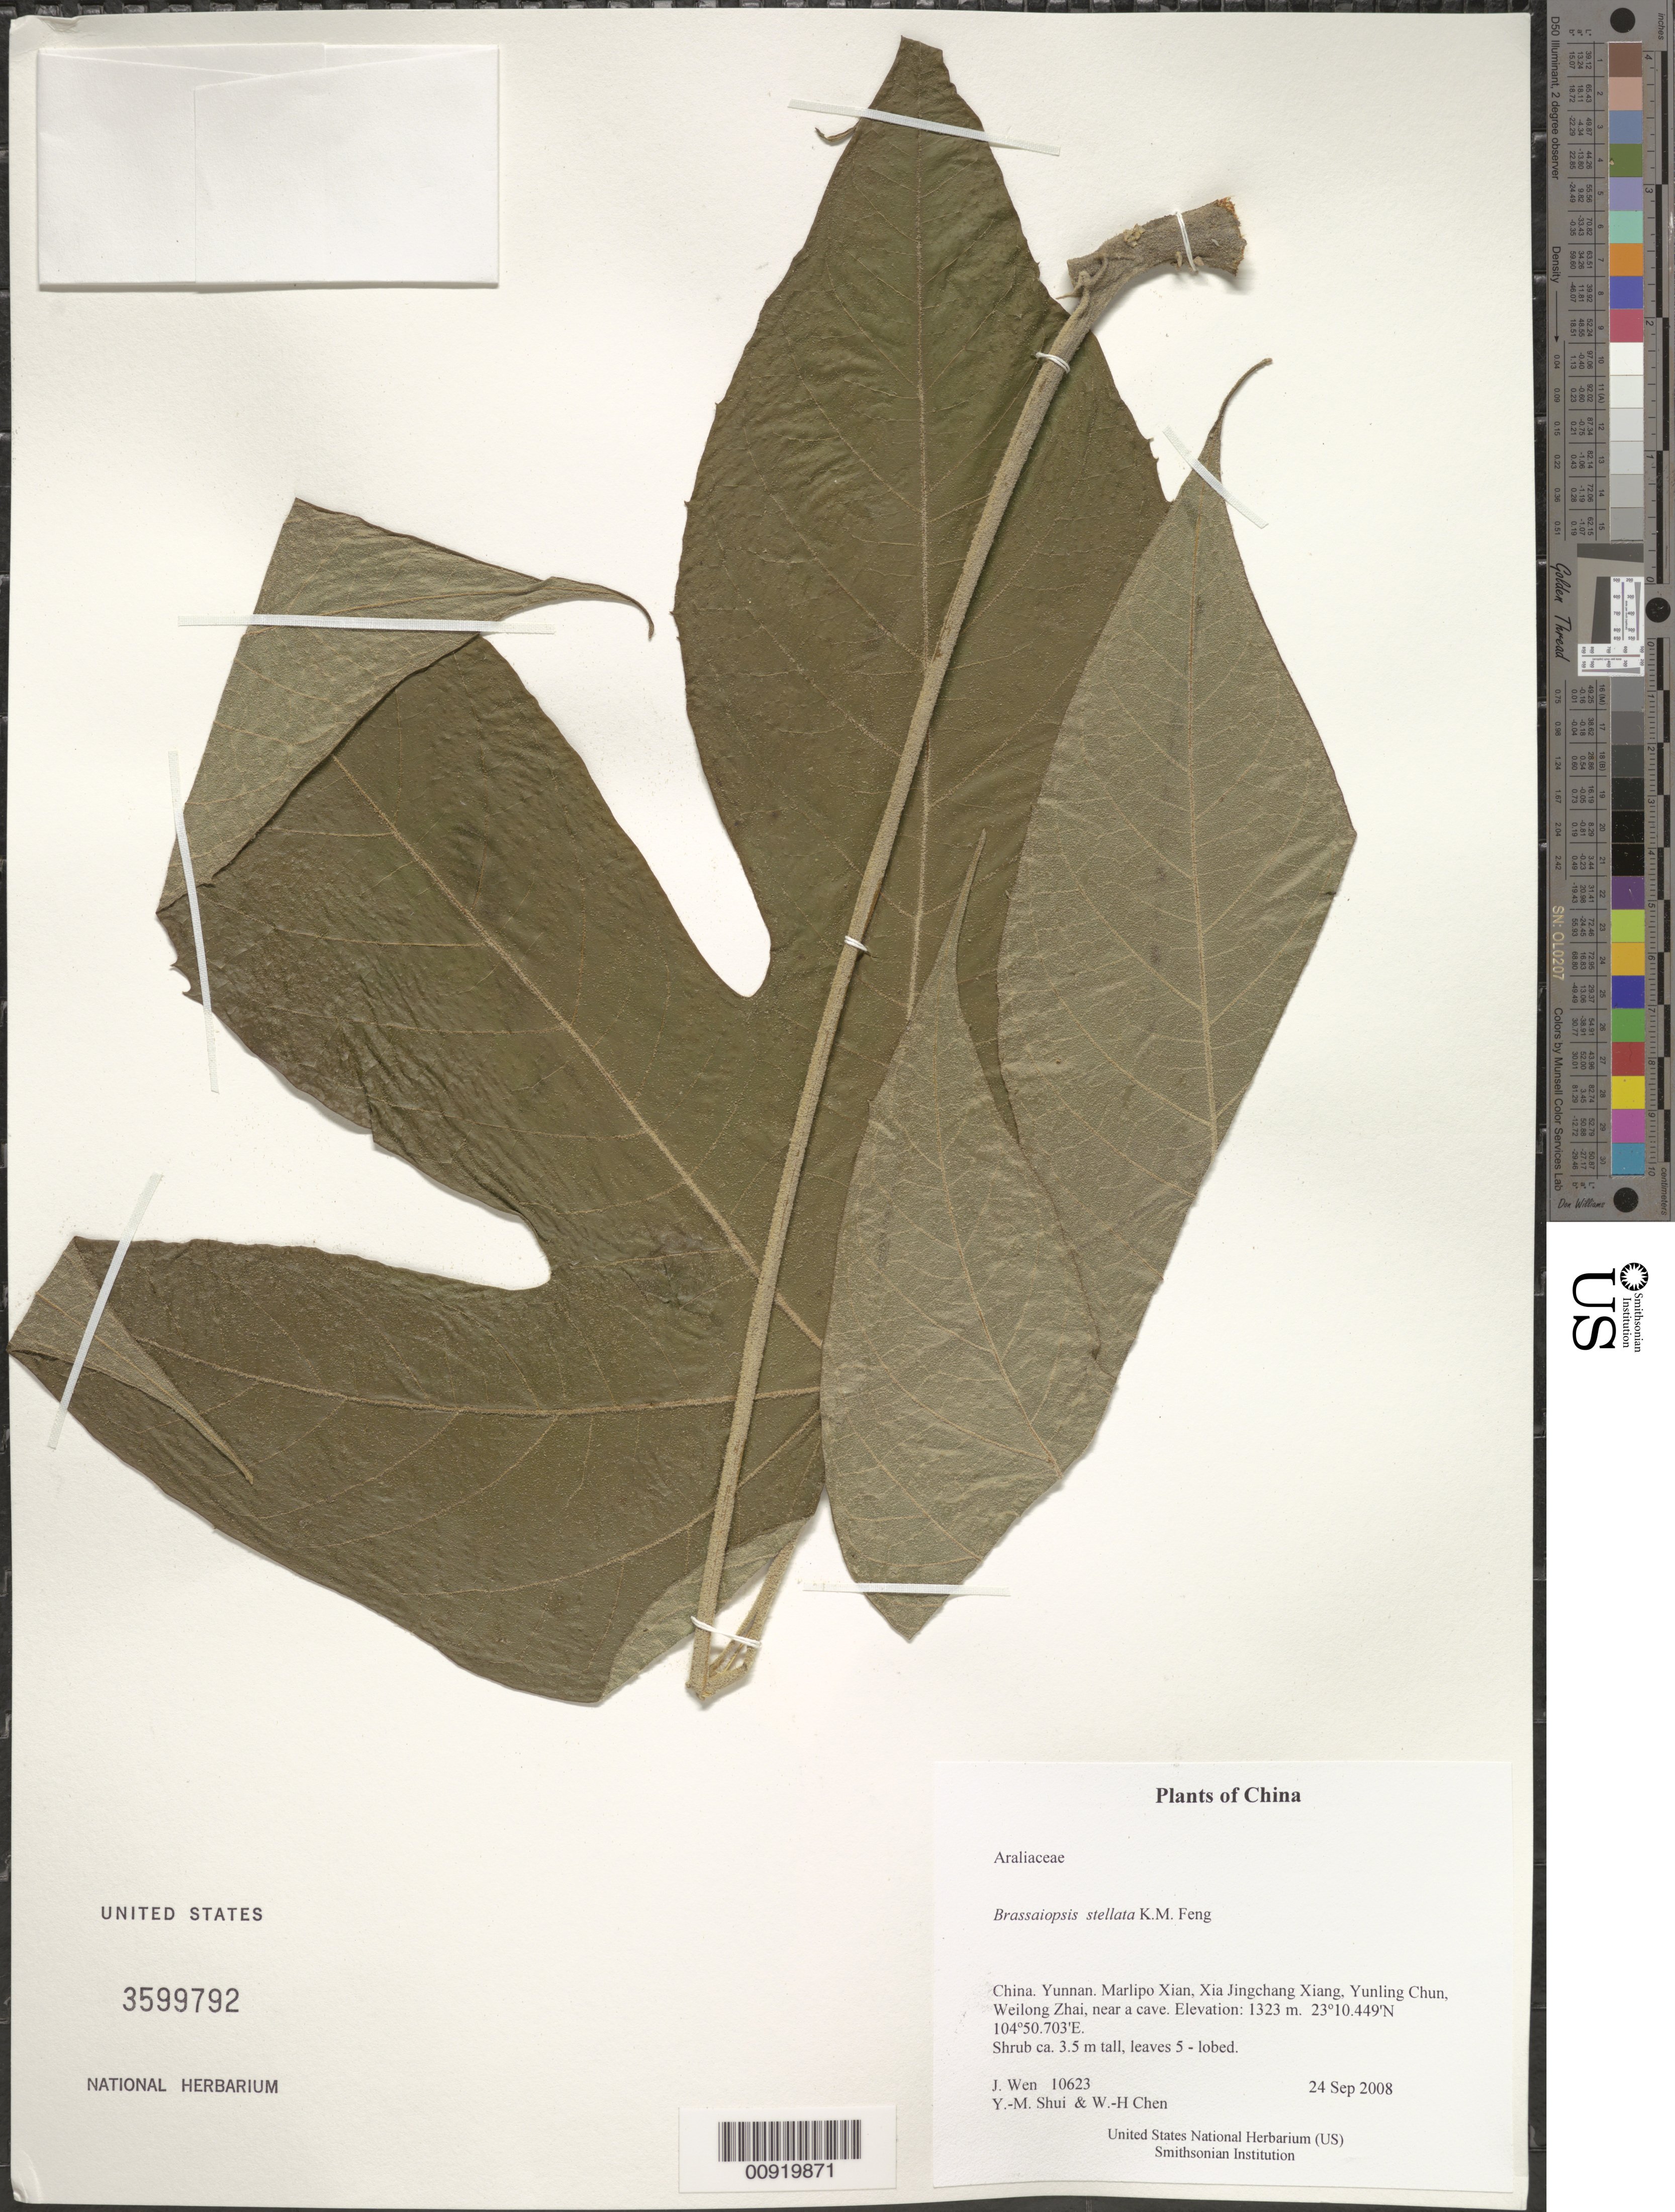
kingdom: Plantae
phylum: Tracheophyta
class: Magnoliopsida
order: Apiales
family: Araliaceae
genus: Brassaiopsis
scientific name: Brassaiopsis stellata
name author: K.M. Feng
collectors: J. Wen, Y. Shui & W. Chen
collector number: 10623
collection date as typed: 24 Sep 2008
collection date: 2008-09-24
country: China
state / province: Yunnan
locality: Marlipo Xian, Xia Jingchang Xiang, Yunling Chun, Weilong Zhai, near a cave.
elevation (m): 1323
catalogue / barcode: US 3599792